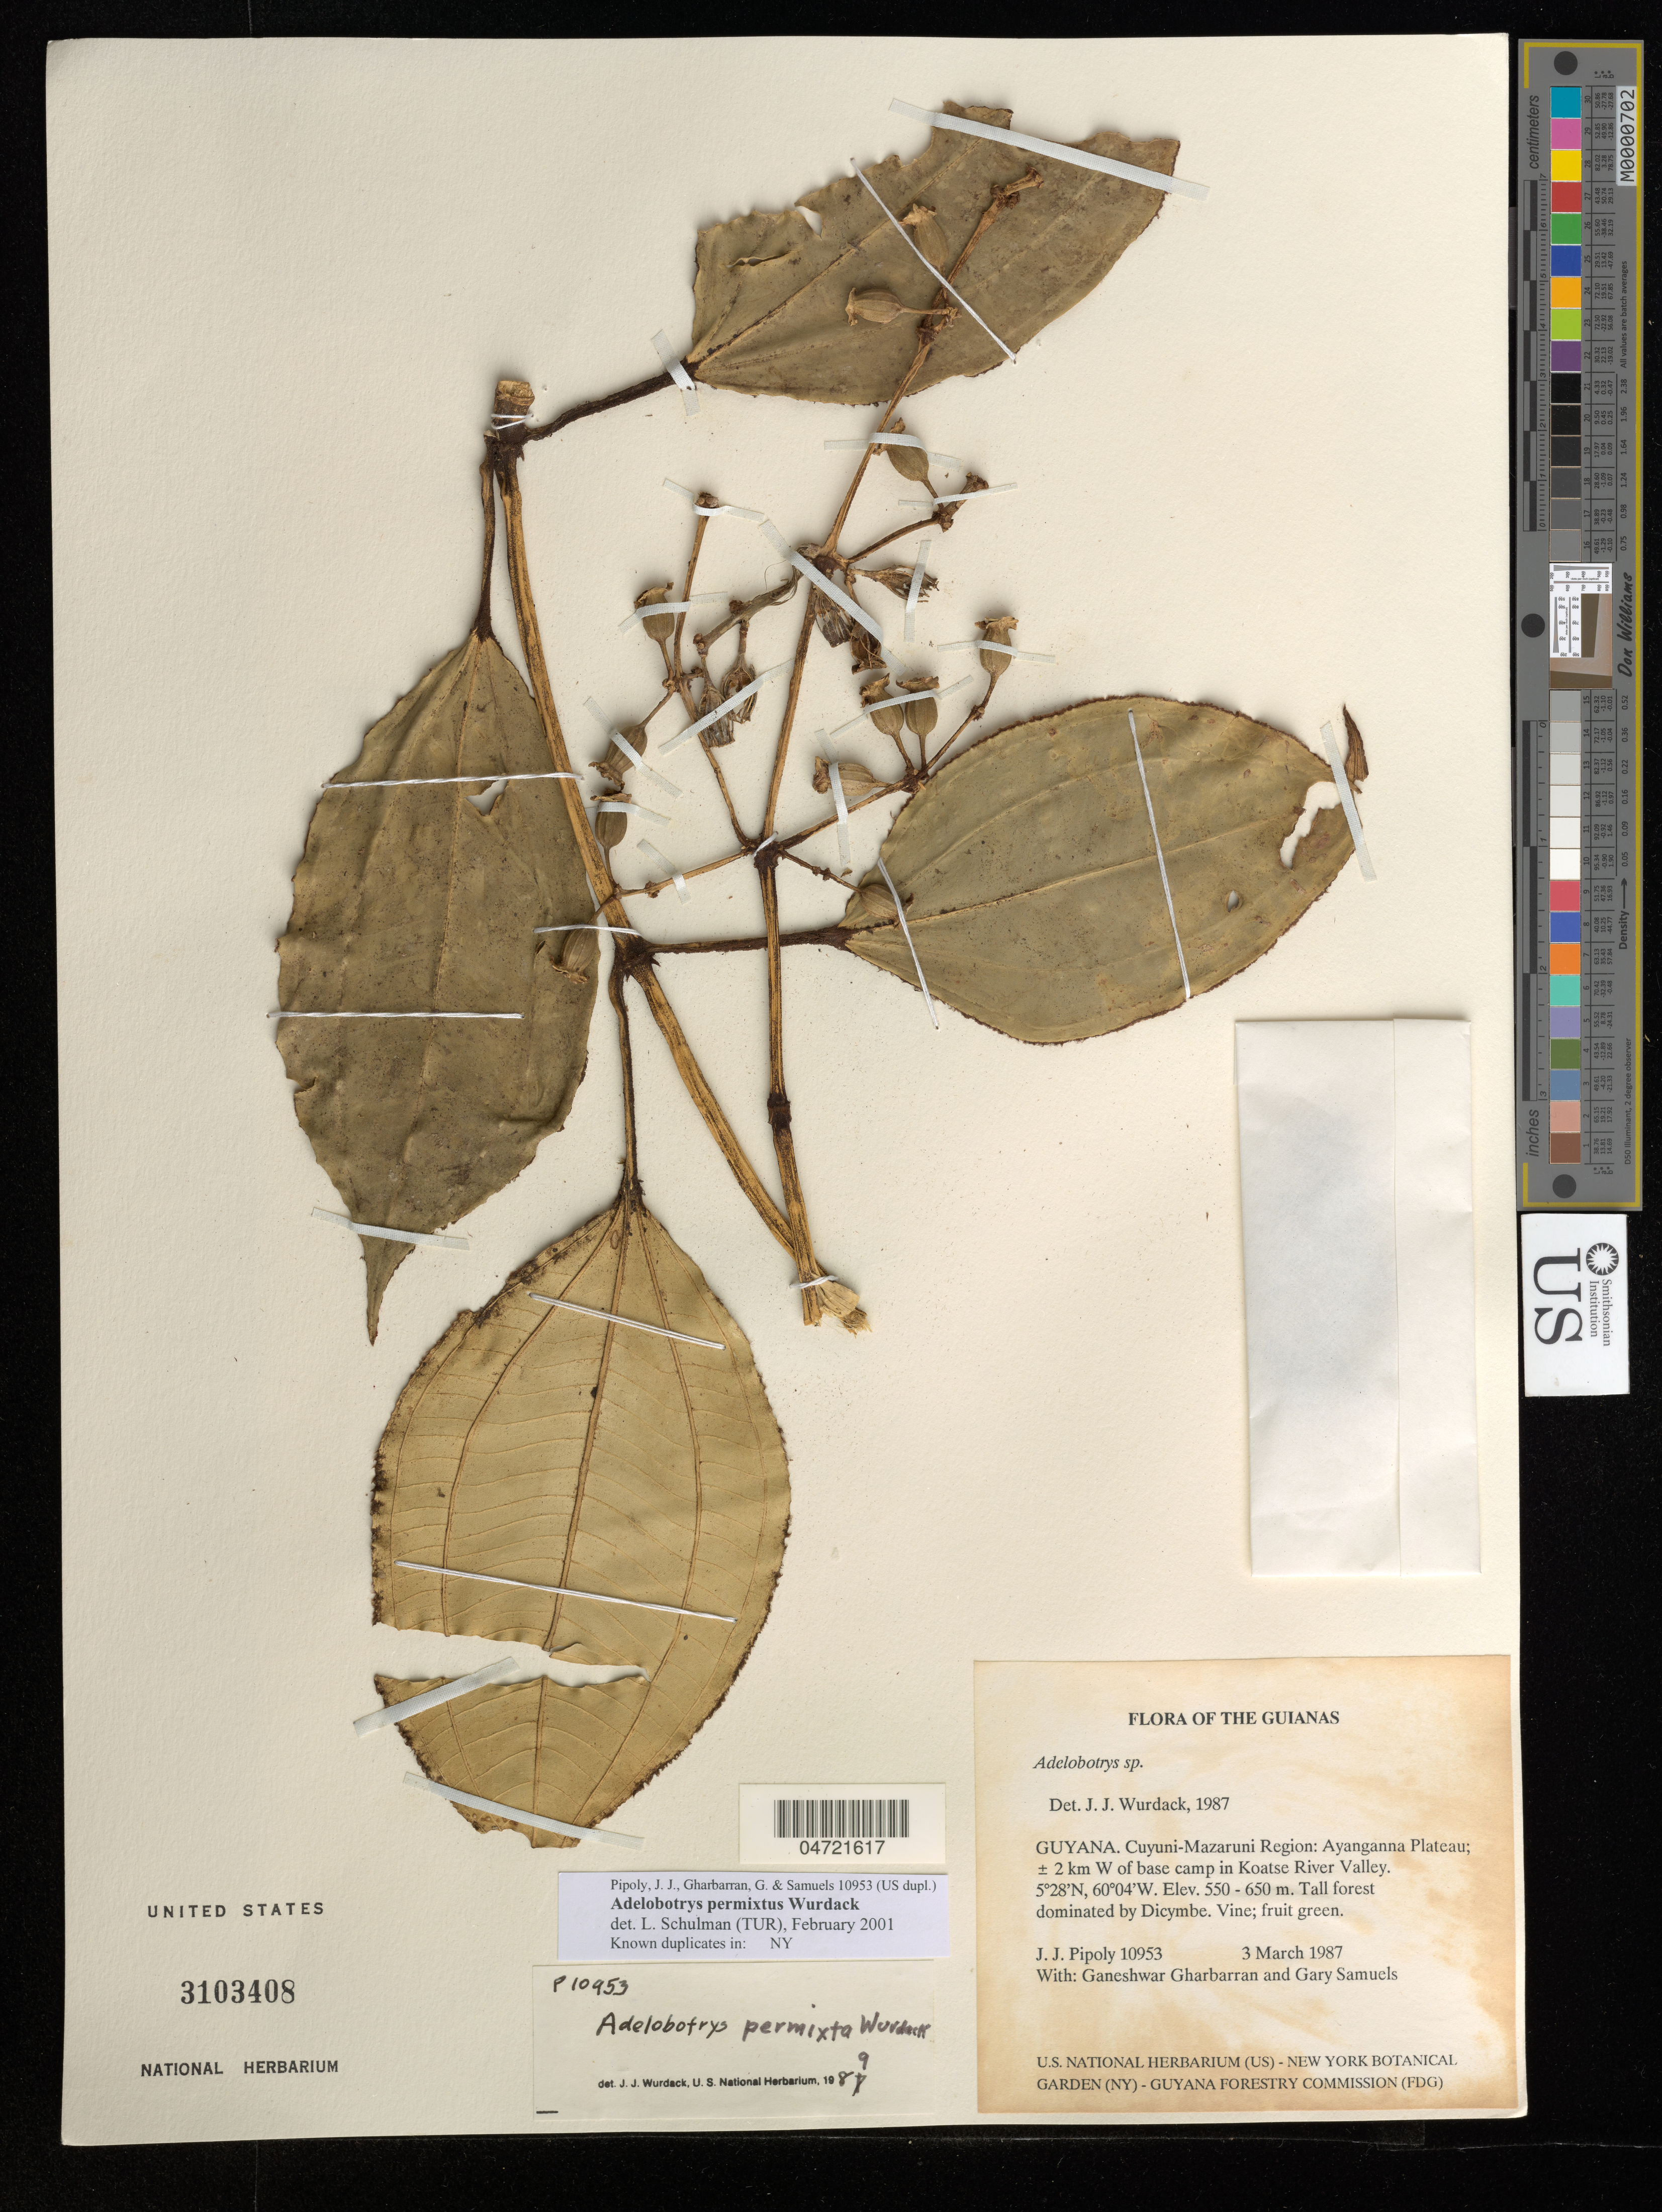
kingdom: Plantae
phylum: Tracheophyta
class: Magnoliopsida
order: Myrtales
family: Melastomataceae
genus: Adelobotrys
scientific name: Adelobotrys permixta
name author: Wurdack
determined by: Schulman, Leif, (TUR), University of Turku (FINLAND)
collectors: J. J. Pipoly, G. Gharbarran & G. Samuels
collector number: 10953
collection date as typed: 3 March 1987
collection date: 1987-03-03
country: Guyana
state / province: Cuyuni-Mazaruni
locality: Ayanganna Plateau; ± 2 km W of base camp in Koatse River Valley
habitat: Tall forest dominated by Dicymbe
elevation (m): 550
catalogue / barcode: US 3103408